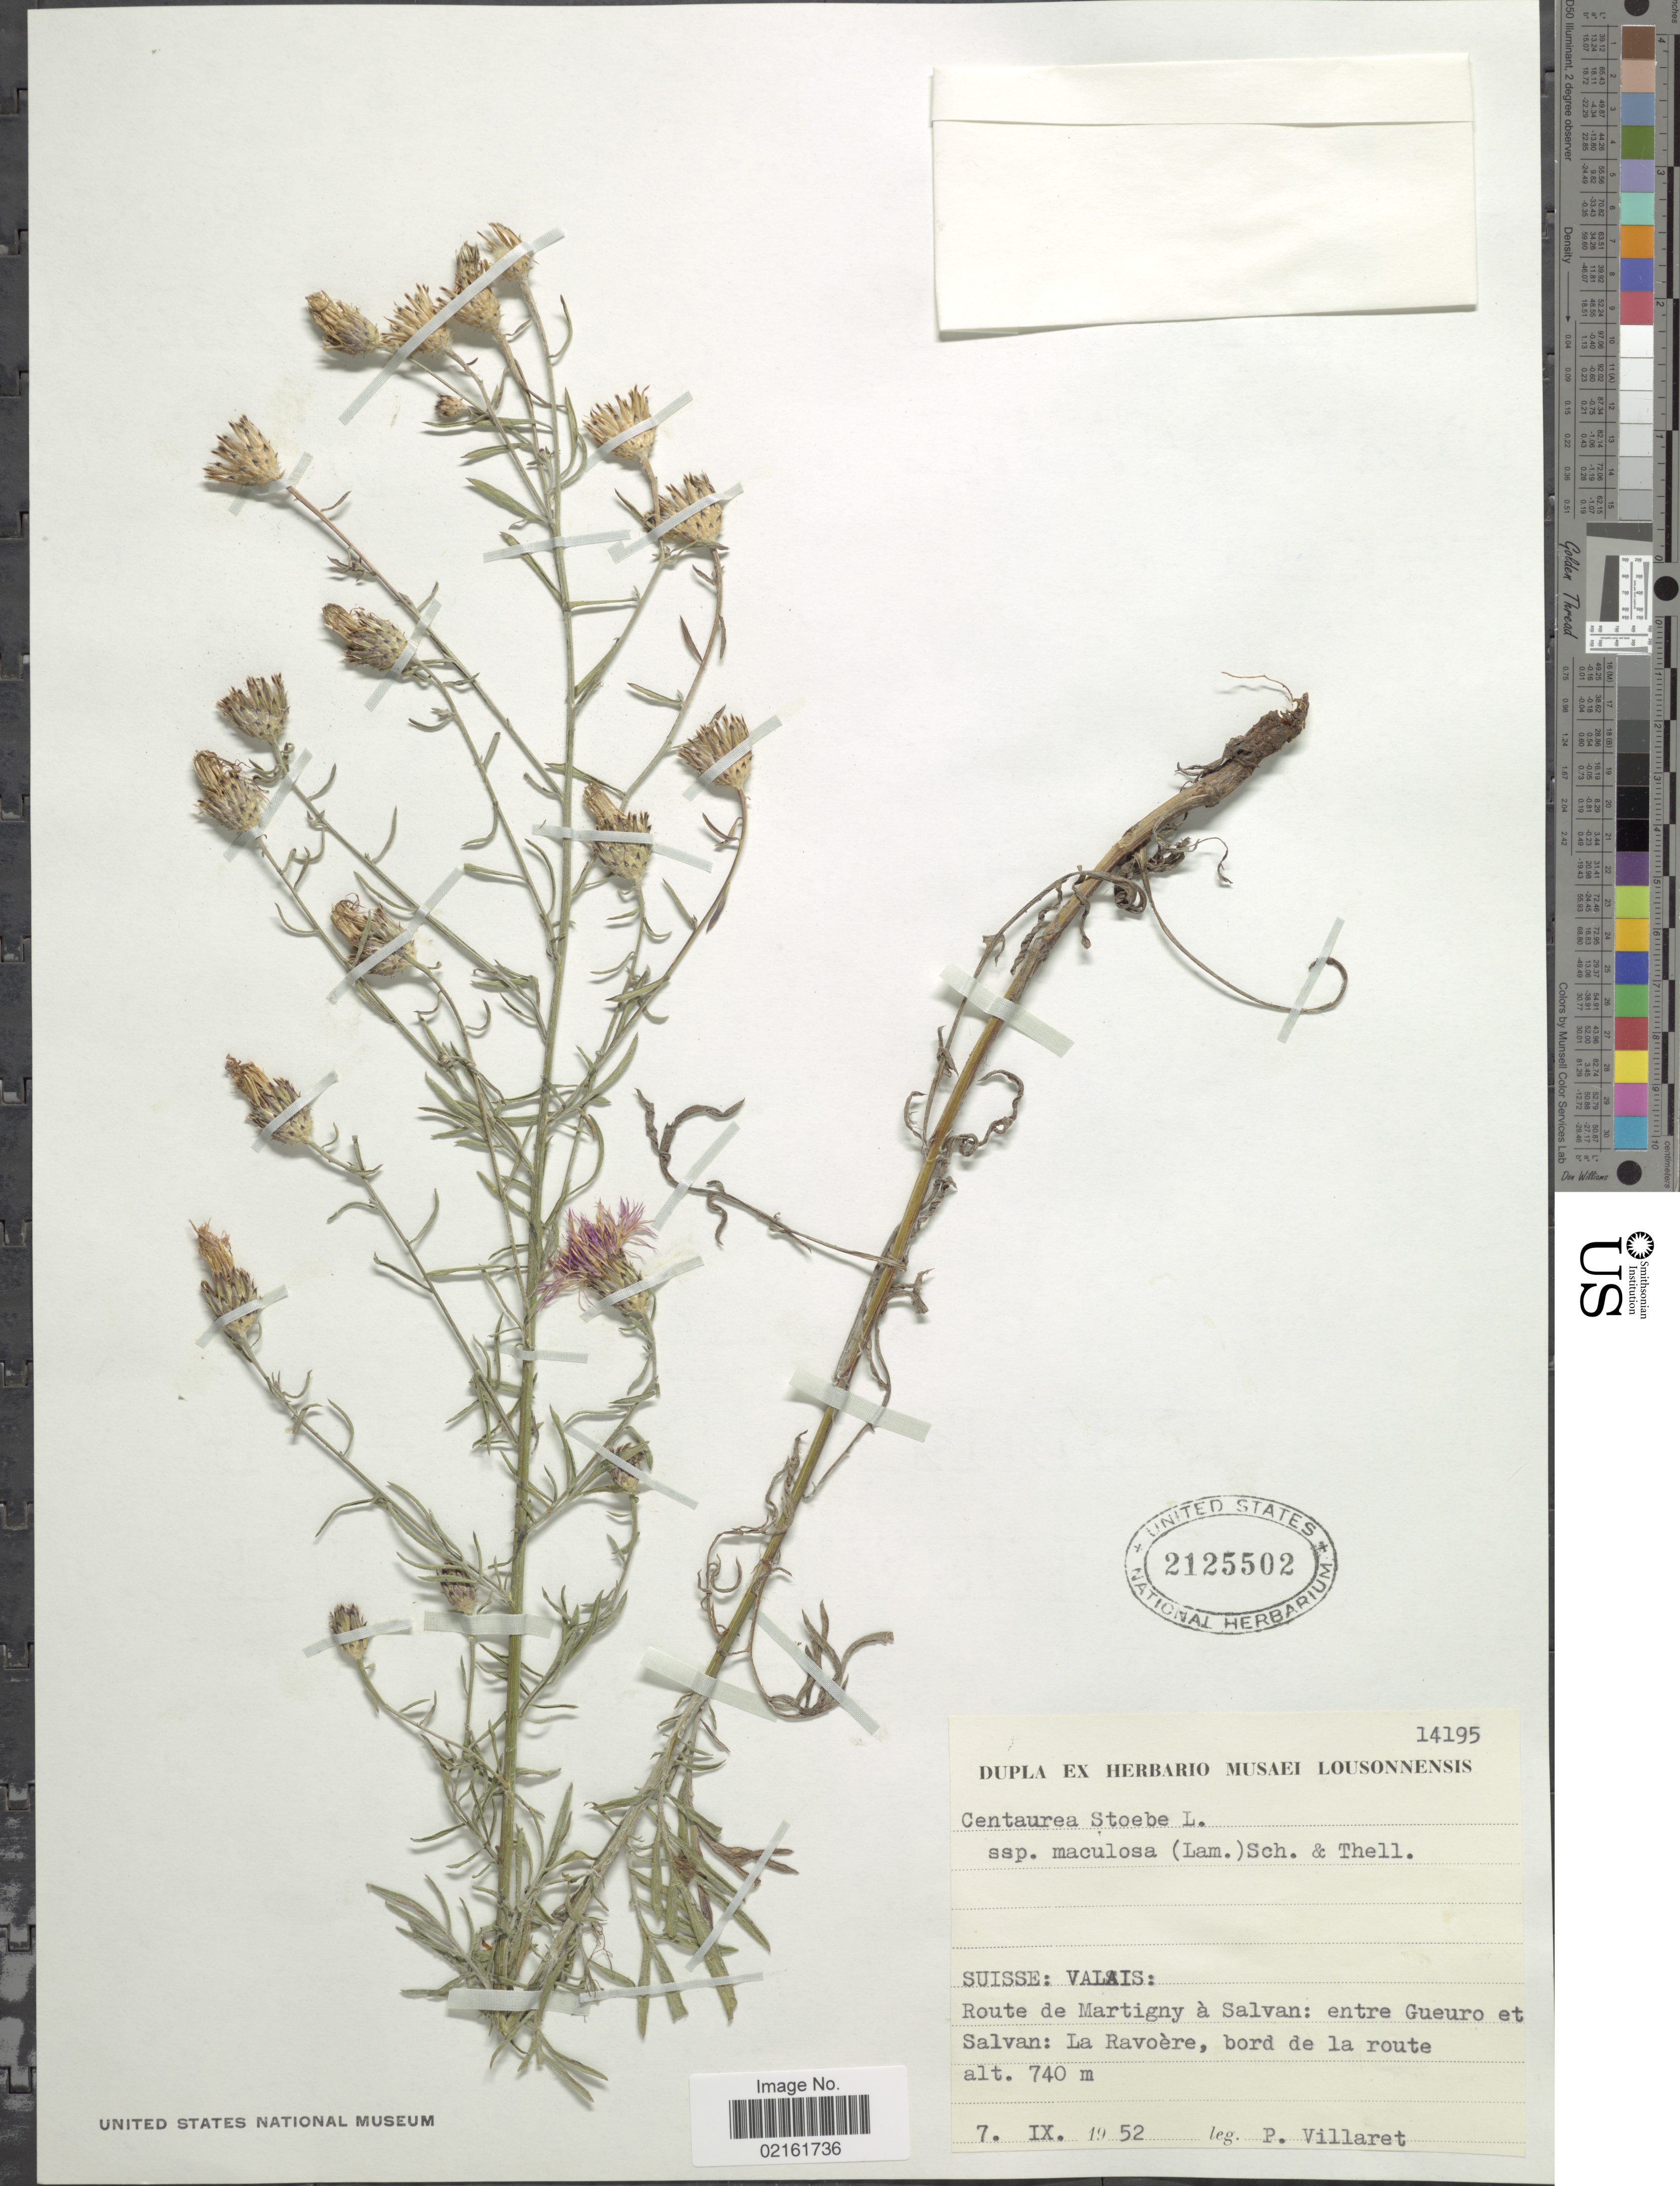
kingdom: Plantae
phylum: Tracheophyta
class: Magnoliopsida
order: Asterales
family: Asteraceae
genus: Centaurea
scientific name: Centaurea stoebe var. maculosa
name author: (S.G. Gmel. ex Gugler) Hayek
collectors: P. Villaret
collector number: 14195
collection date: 1952-09-07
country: Switzerland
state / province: Valais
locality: Suisse: Route de Martigny à Salvan: entre Gueuro et Salvan: La Ravoère, bord de la route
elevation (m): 740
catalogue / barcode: US 2125502